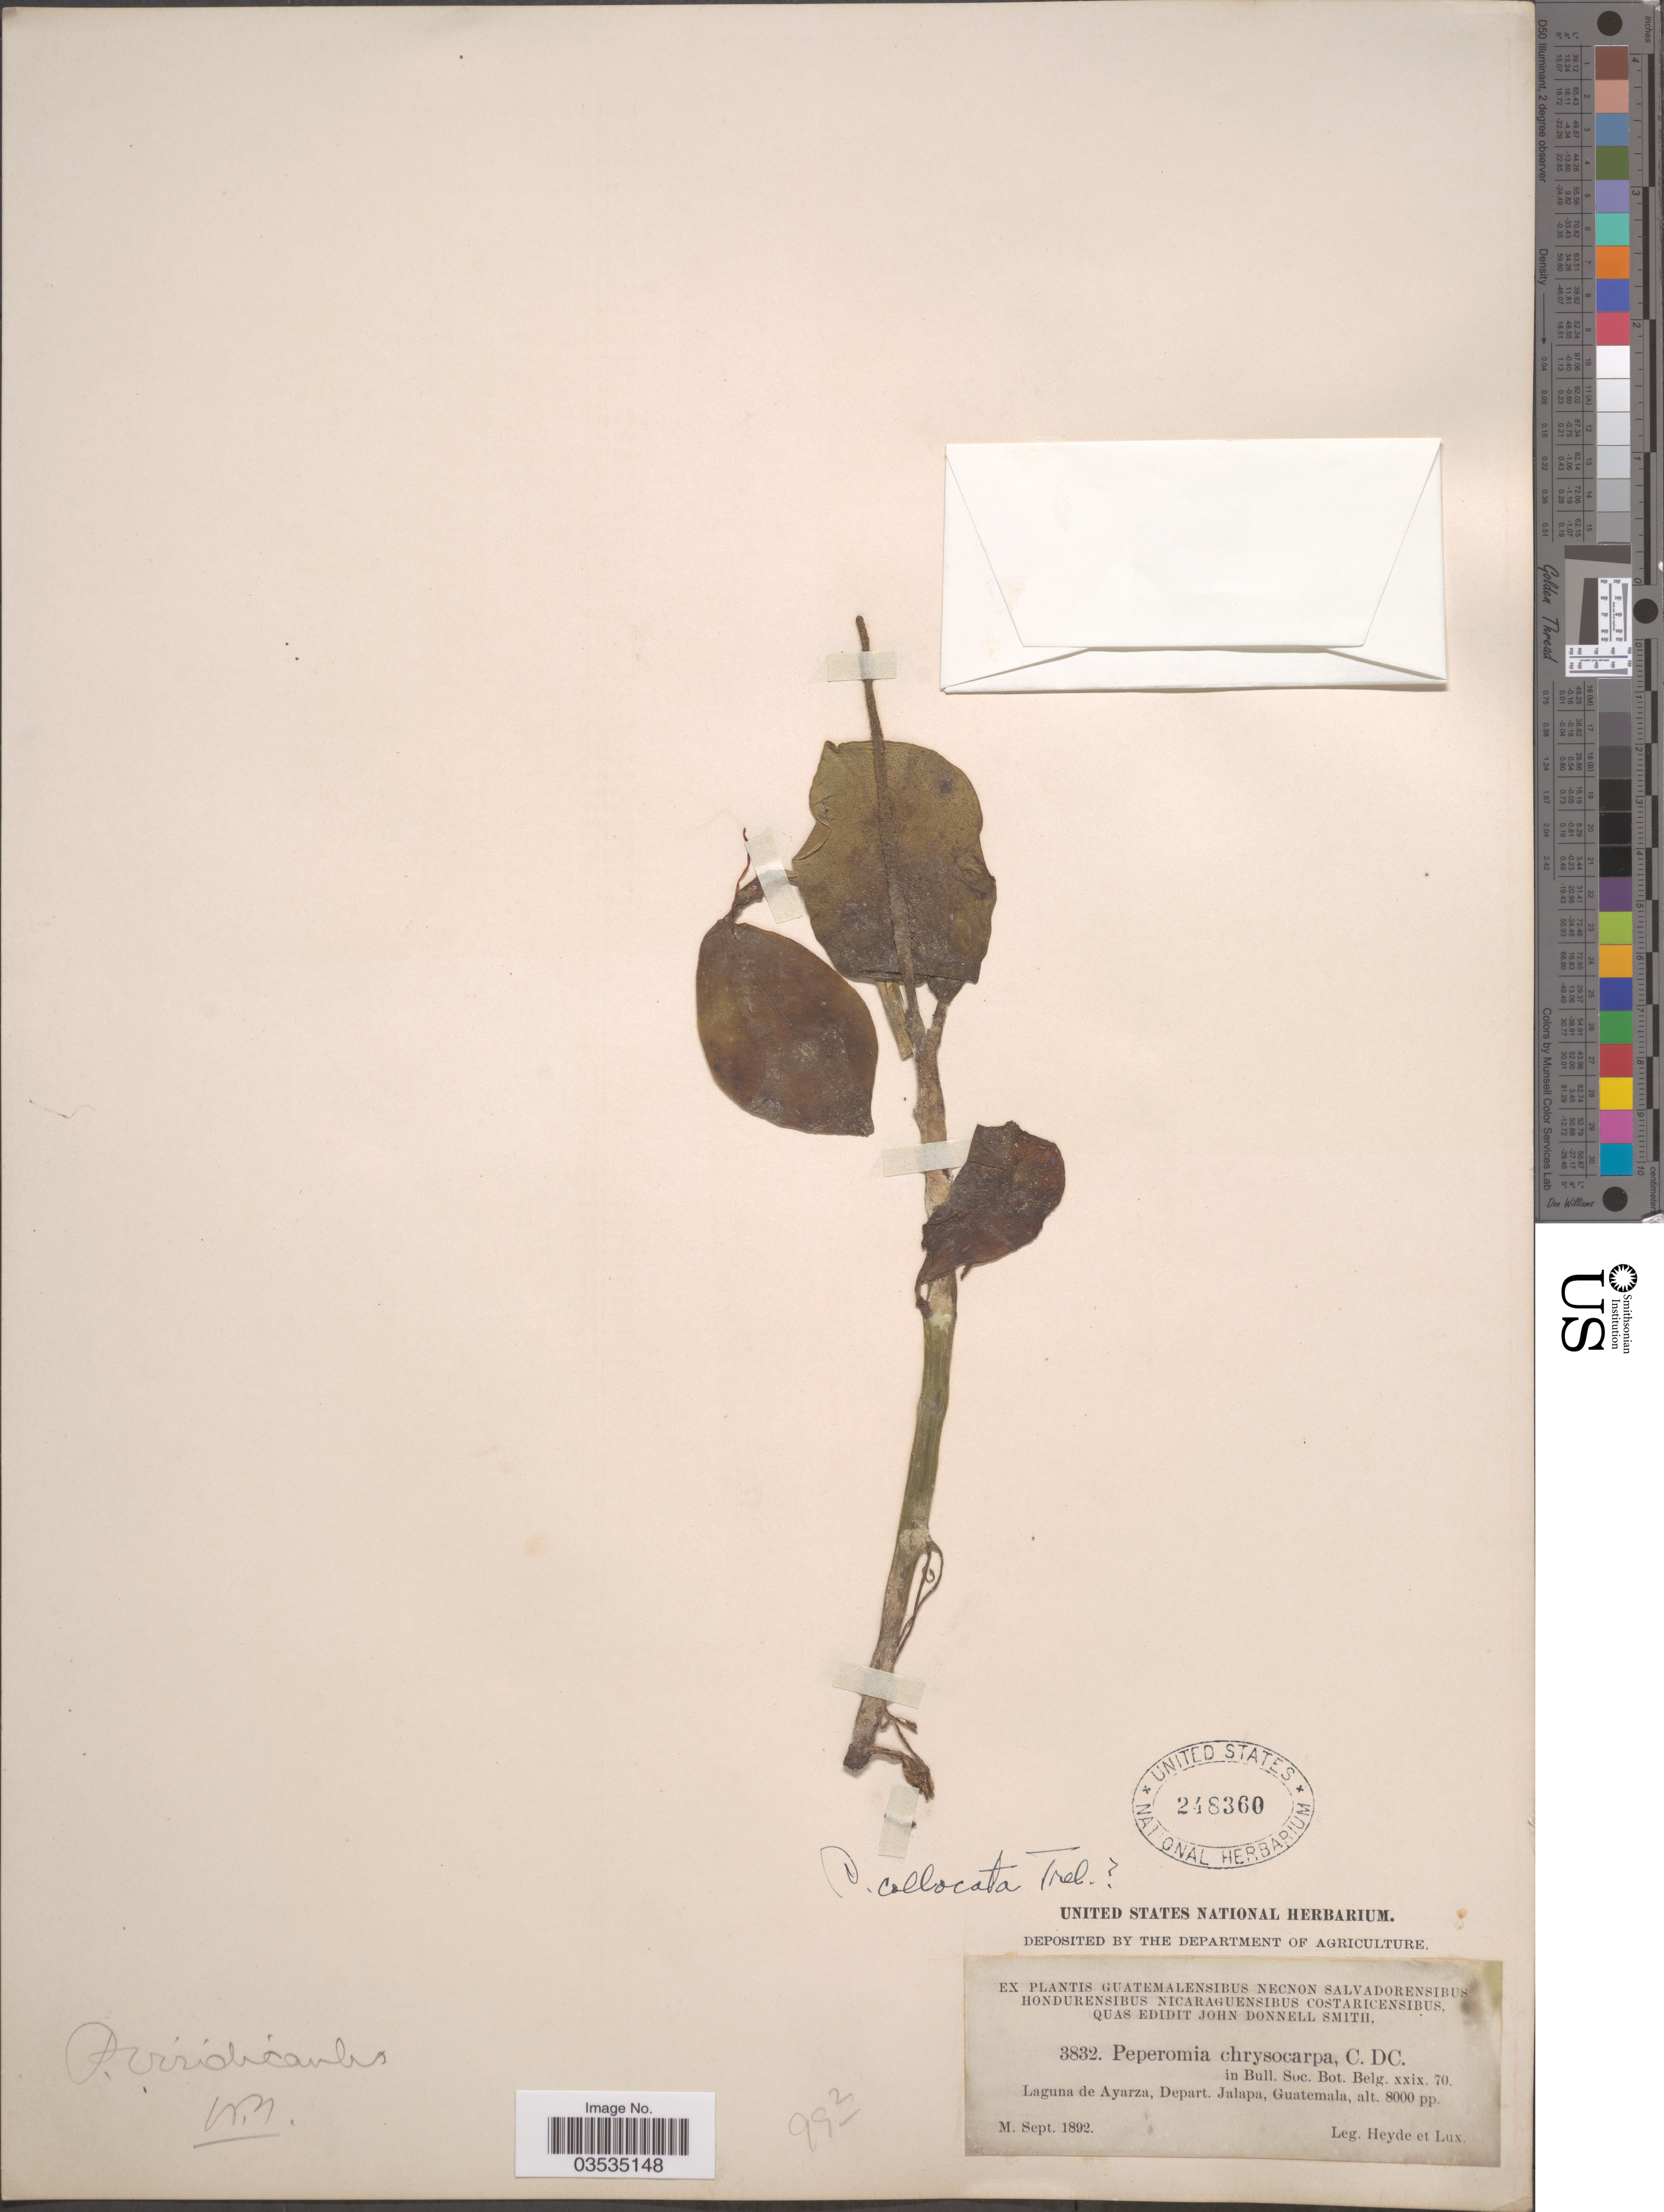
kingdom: Plantae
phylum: Tracheophyta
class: Magnoliopsida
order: Piperales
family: Piperaceae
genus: Peperomia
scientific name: Peperomia san-joseana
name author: C. DC.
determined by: Jiménez, José Estaban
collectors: Heyde & Lux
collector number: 3832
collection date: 1892-09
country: Guatemala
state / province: Jalapa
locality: Laguna de Ayarza, Depart. Jalapa.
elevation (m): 2438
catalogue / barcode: US 248360